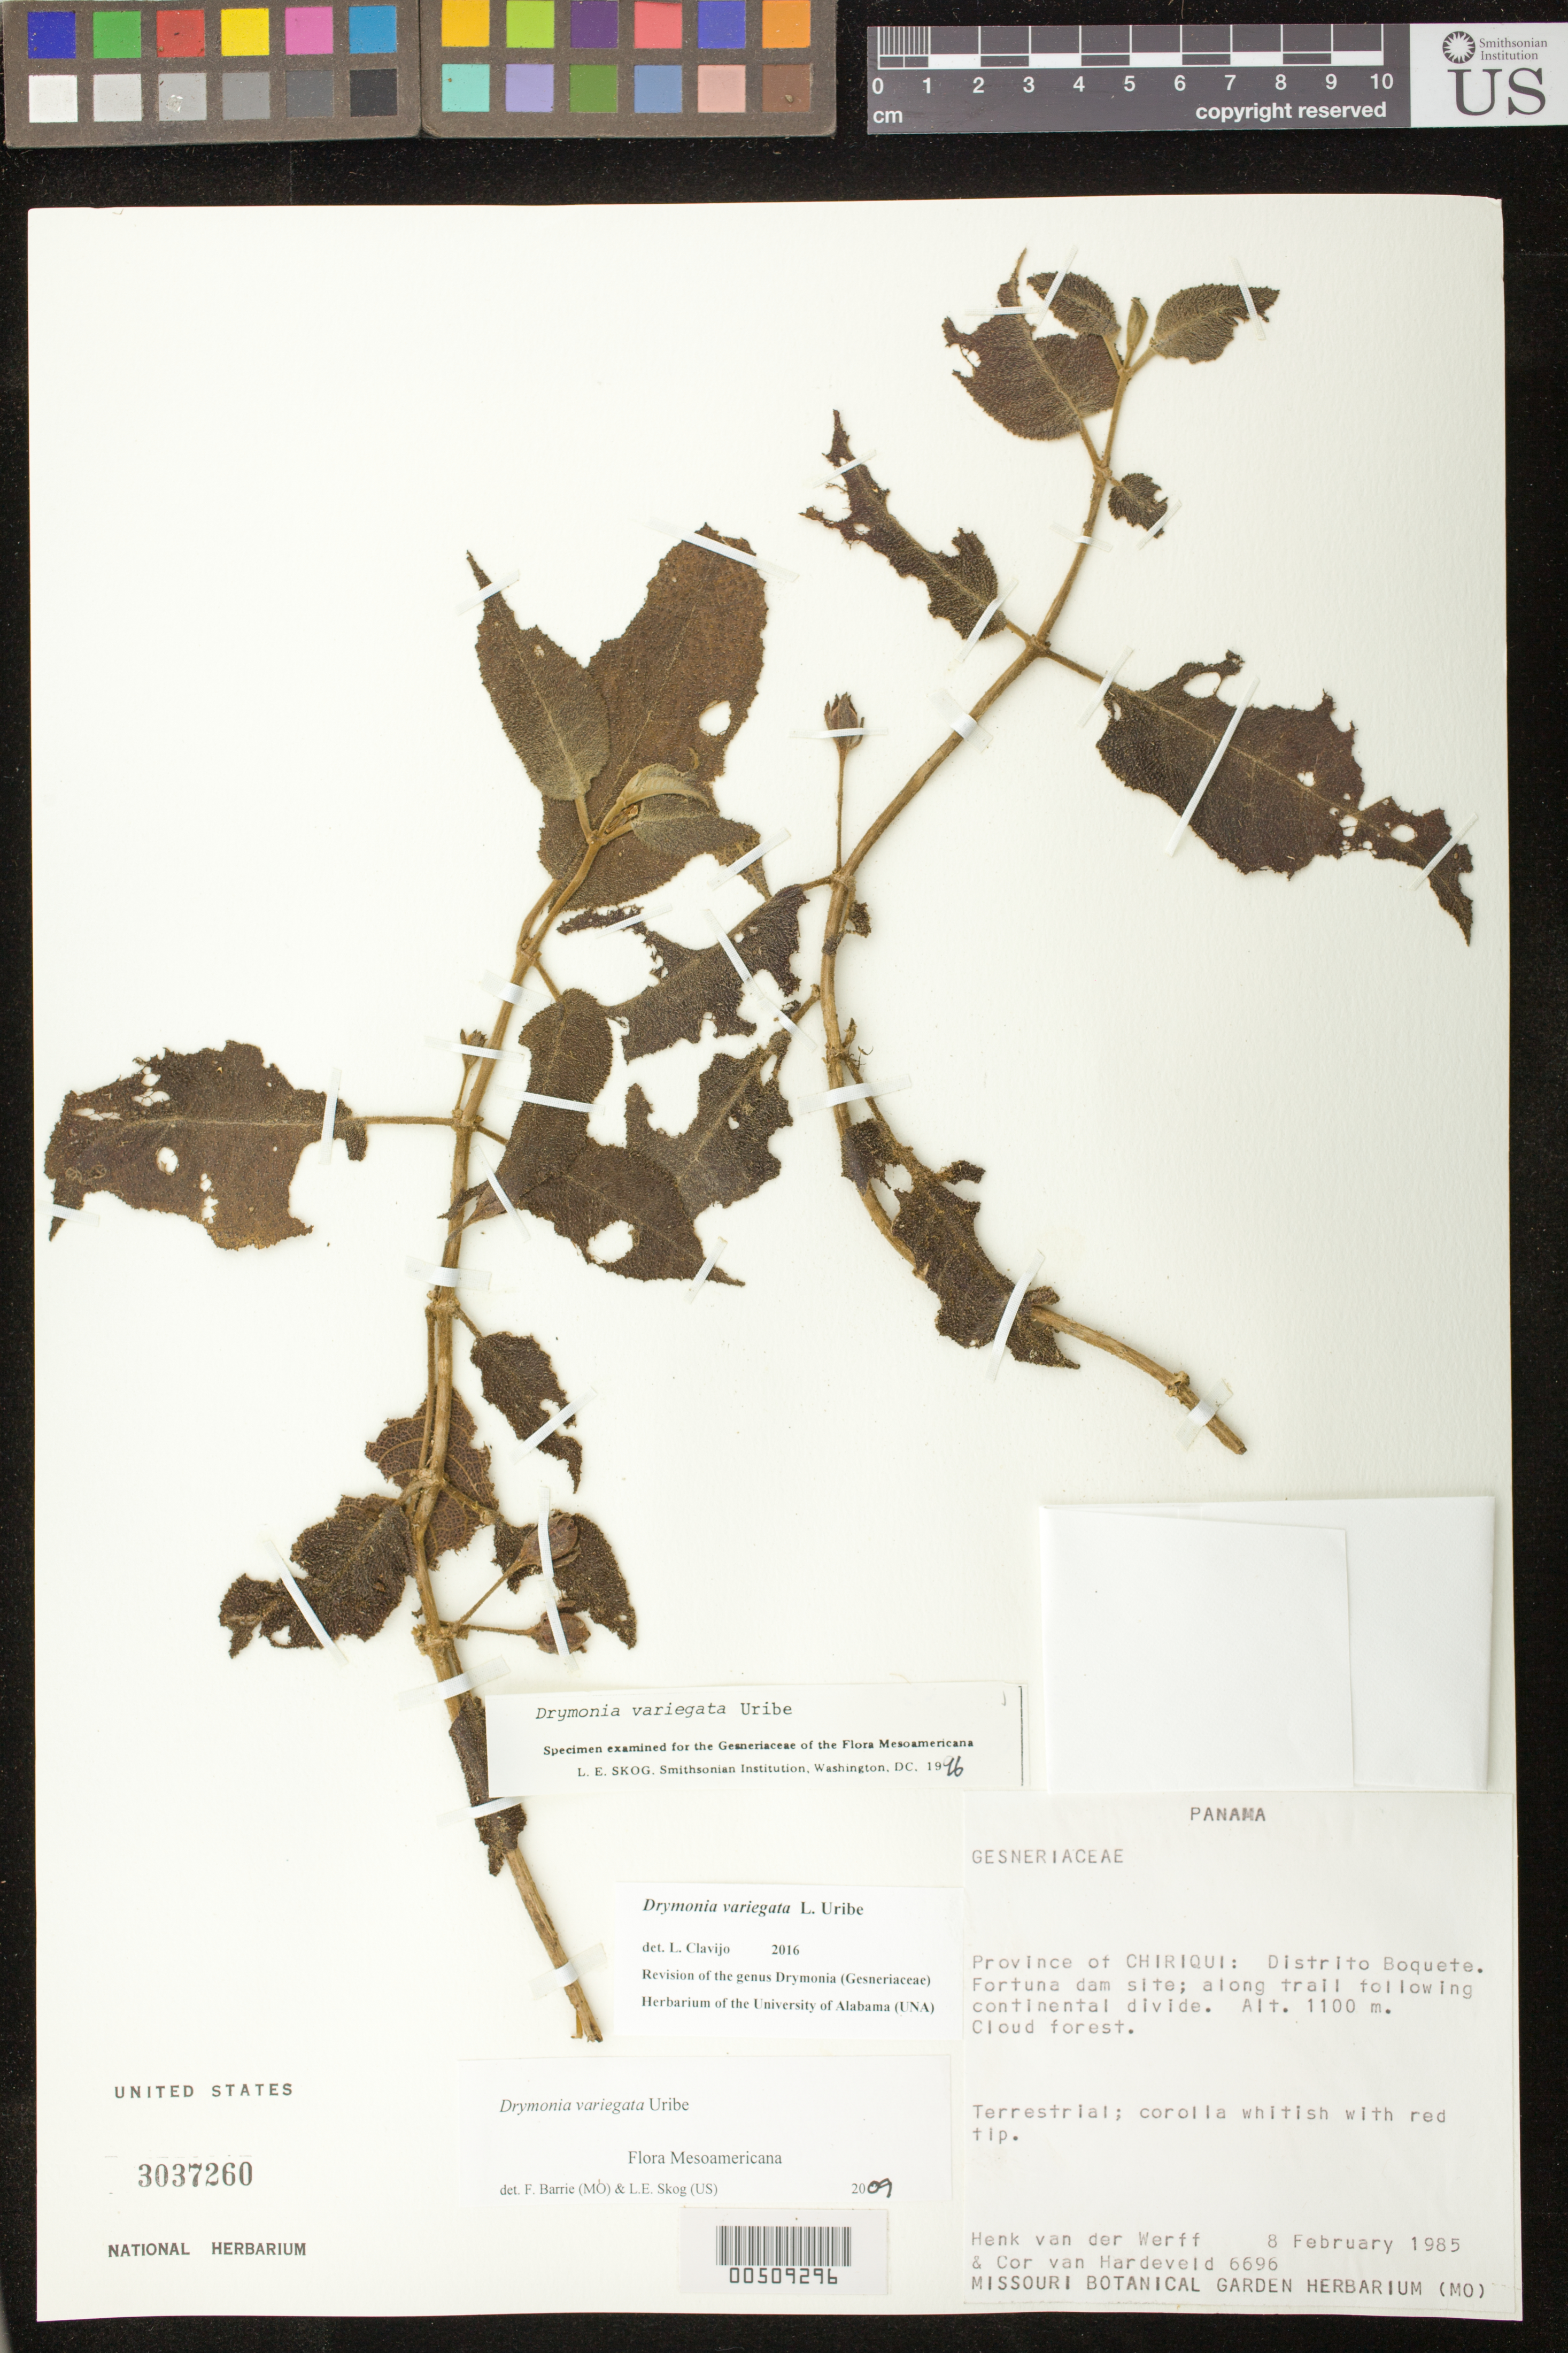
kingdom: Plantae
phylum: Tracheophyta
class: Magnoliopsida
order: Lamiales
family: Gesneriaceae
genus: Drymonia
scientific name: Drymonia variegata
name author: L. Uribe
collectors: H. van der Werff & C. Van Hardeveld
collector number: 6696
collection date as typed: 08 Feb 1985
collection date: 1985-02-08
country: Panama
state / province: Chiriquí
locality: Distrito Boquete. Fortuna dam site; along trail following continental divide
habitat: Cloud forest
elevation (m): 1100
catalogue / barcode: US 3037260